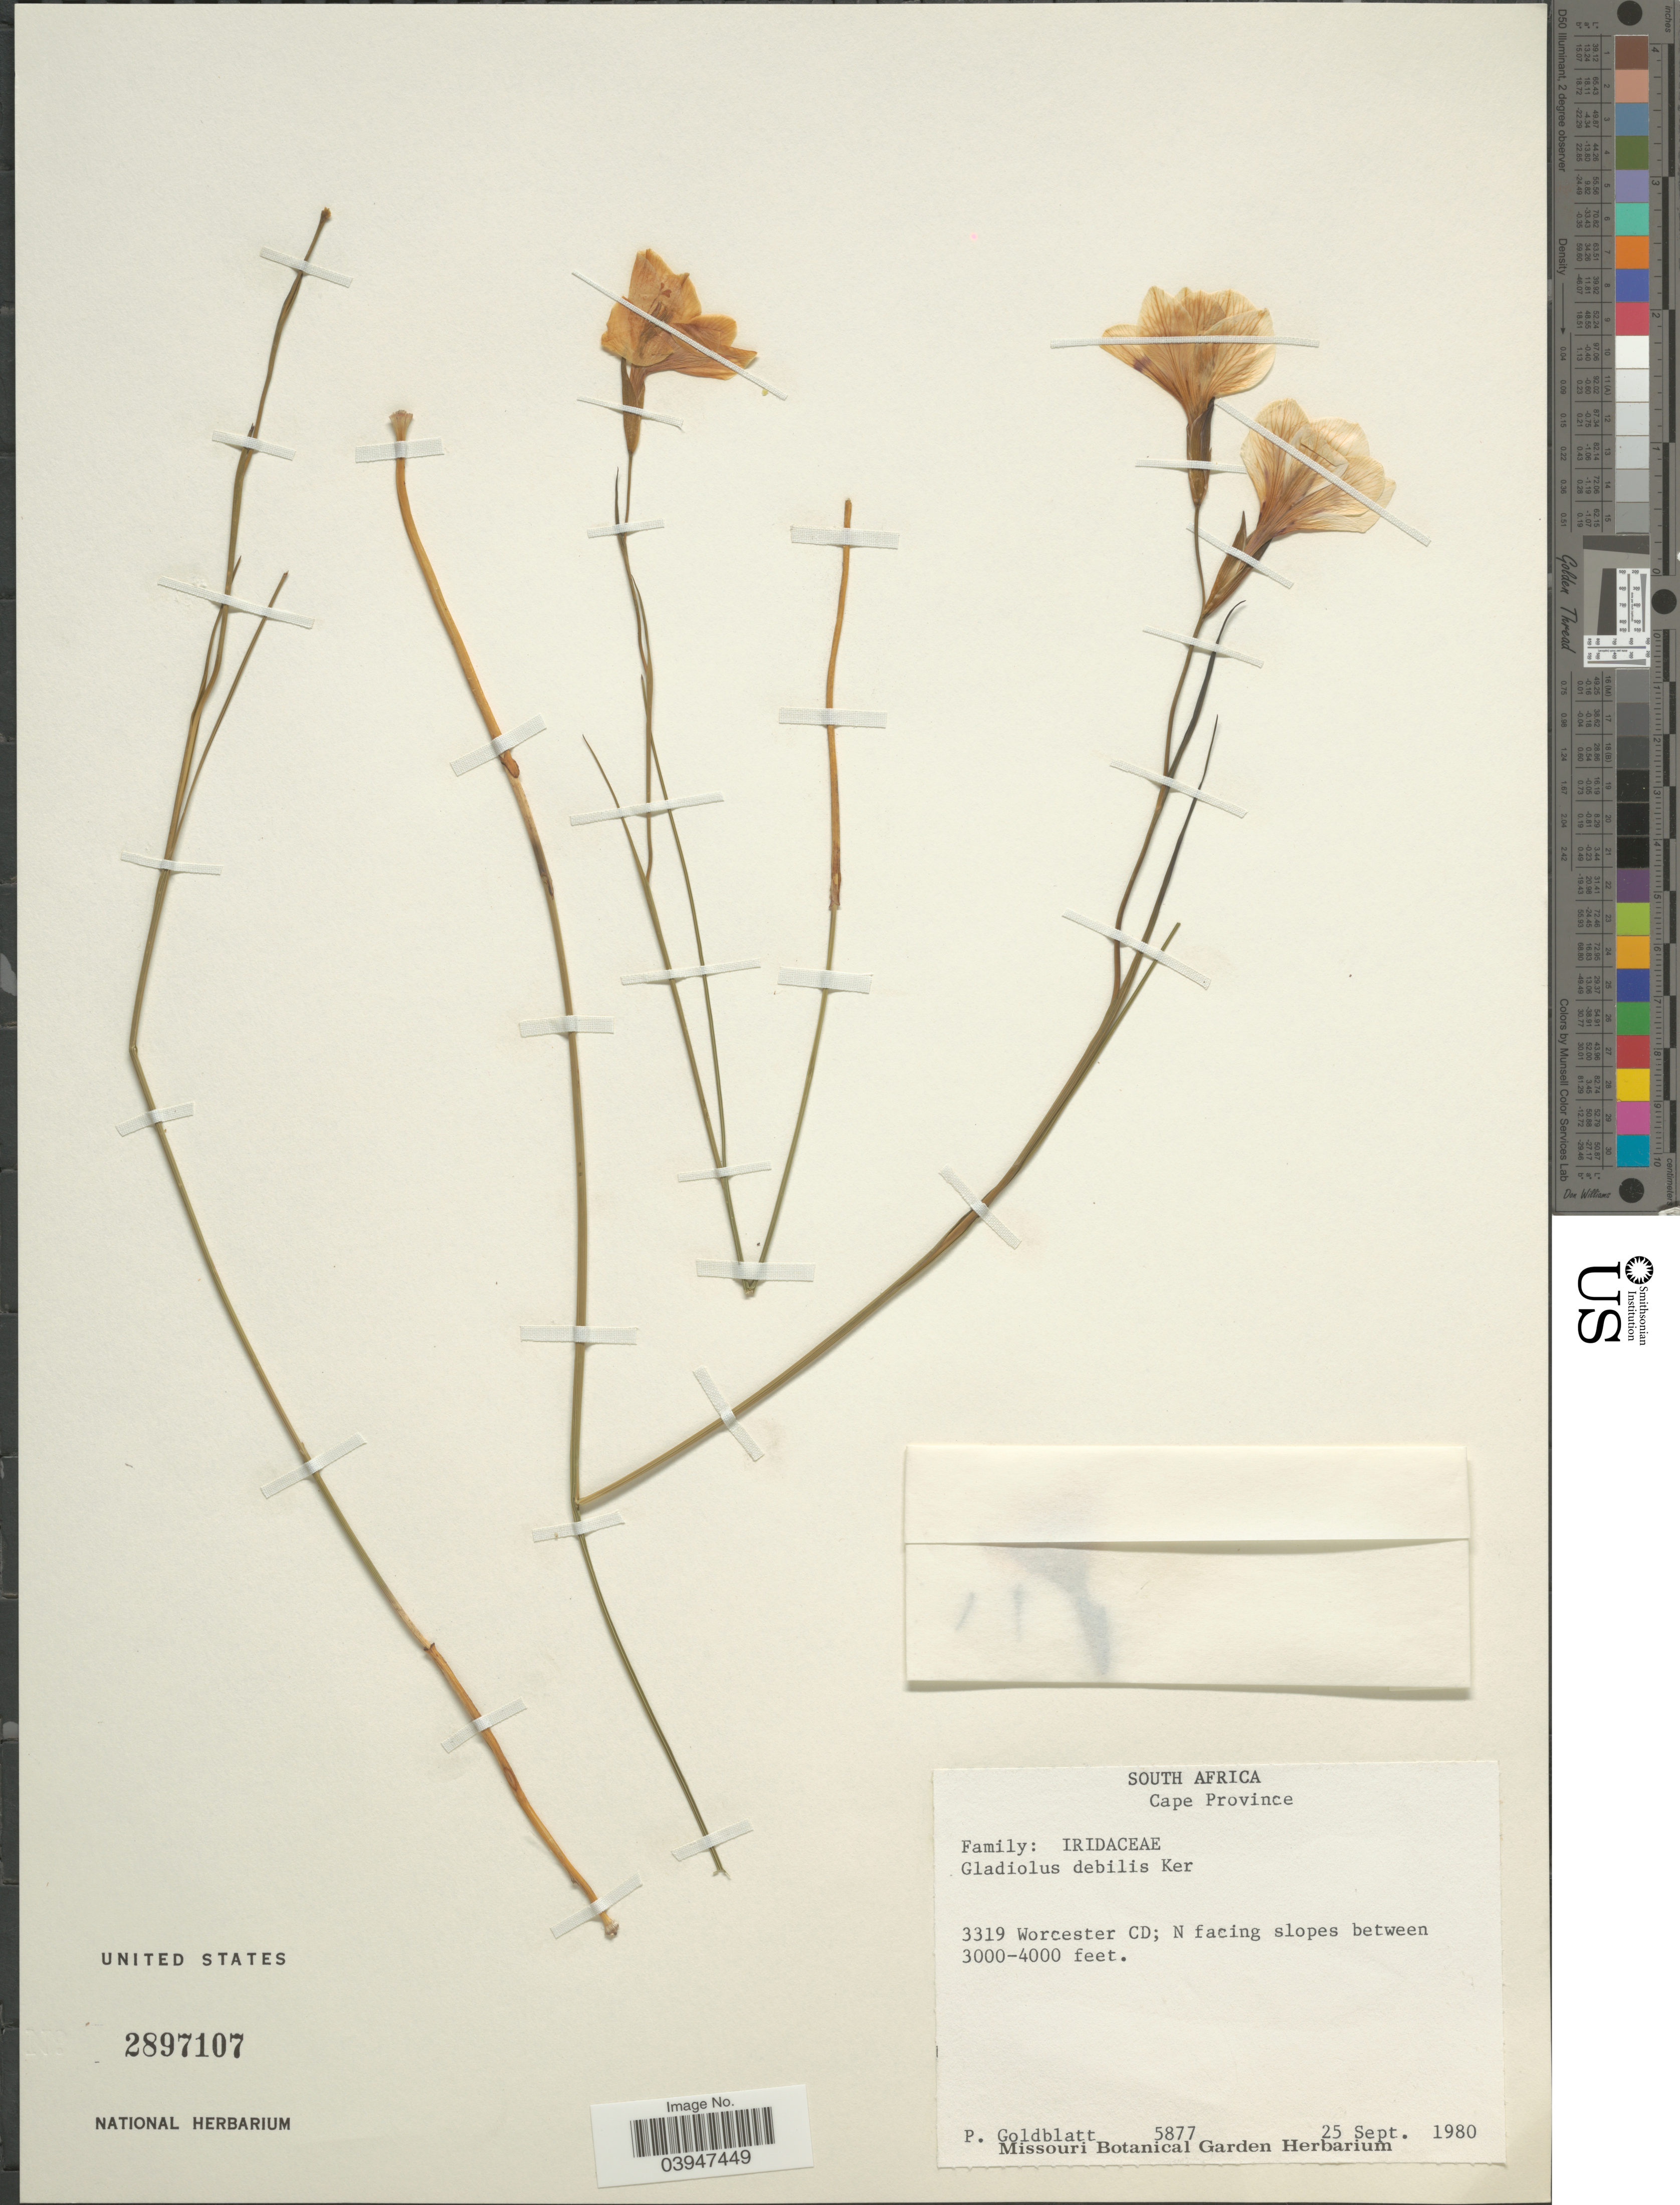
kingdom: Plantae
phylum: Tracheophyta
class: Liliopsida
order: Asparagales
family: Iridaceae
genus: Gladiolus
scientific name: Gladiolus debilis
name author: Ker Gawl.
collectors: P. Goldblatt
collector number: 5877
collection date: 1980-09-25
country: South Africa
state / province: Western Cape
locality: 3319 Worcester CD; N facing slopes.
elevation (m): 914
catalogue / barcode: US 2897107